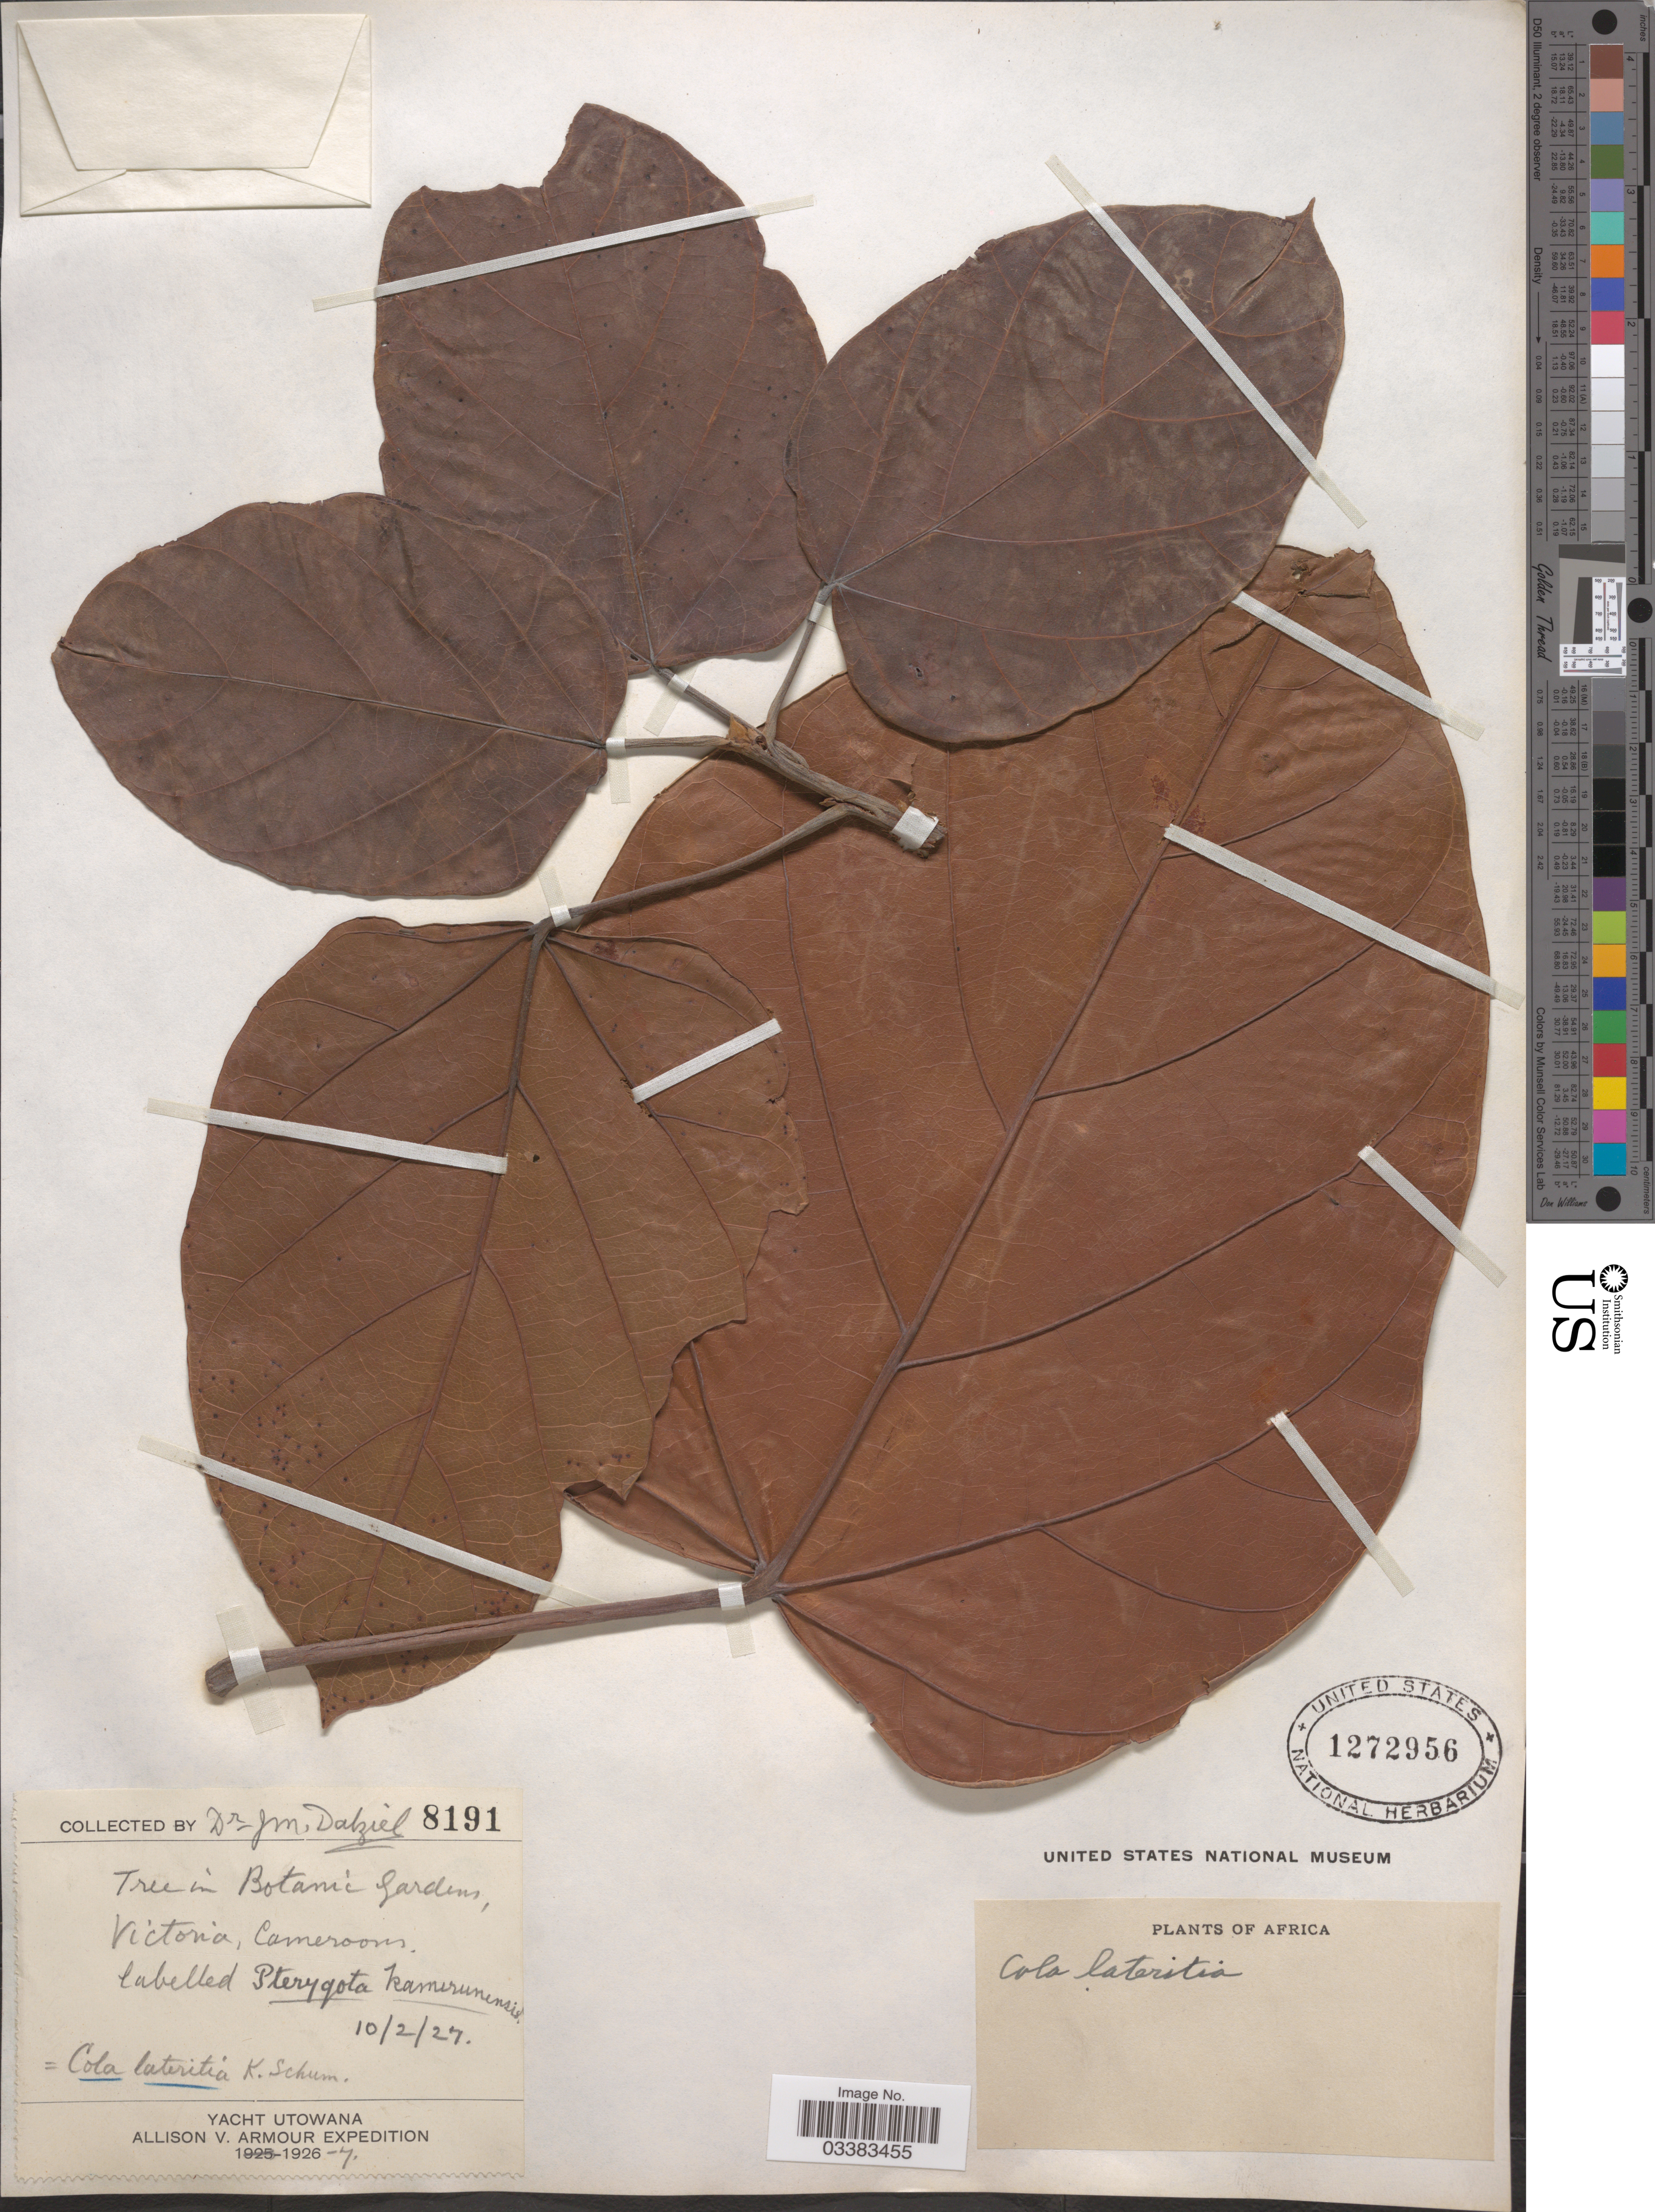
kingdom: Plantae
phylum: Tracheophyta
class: Magnoliopsida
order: Malvales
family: Malvaceae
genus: Cola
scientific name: Cola lateritia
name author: K. Schum.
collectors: J. Dalziel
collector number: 8191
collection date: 1927-02-10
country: Cameroon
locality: In Botanic Garden. Victoria.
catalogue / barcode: US 1272956